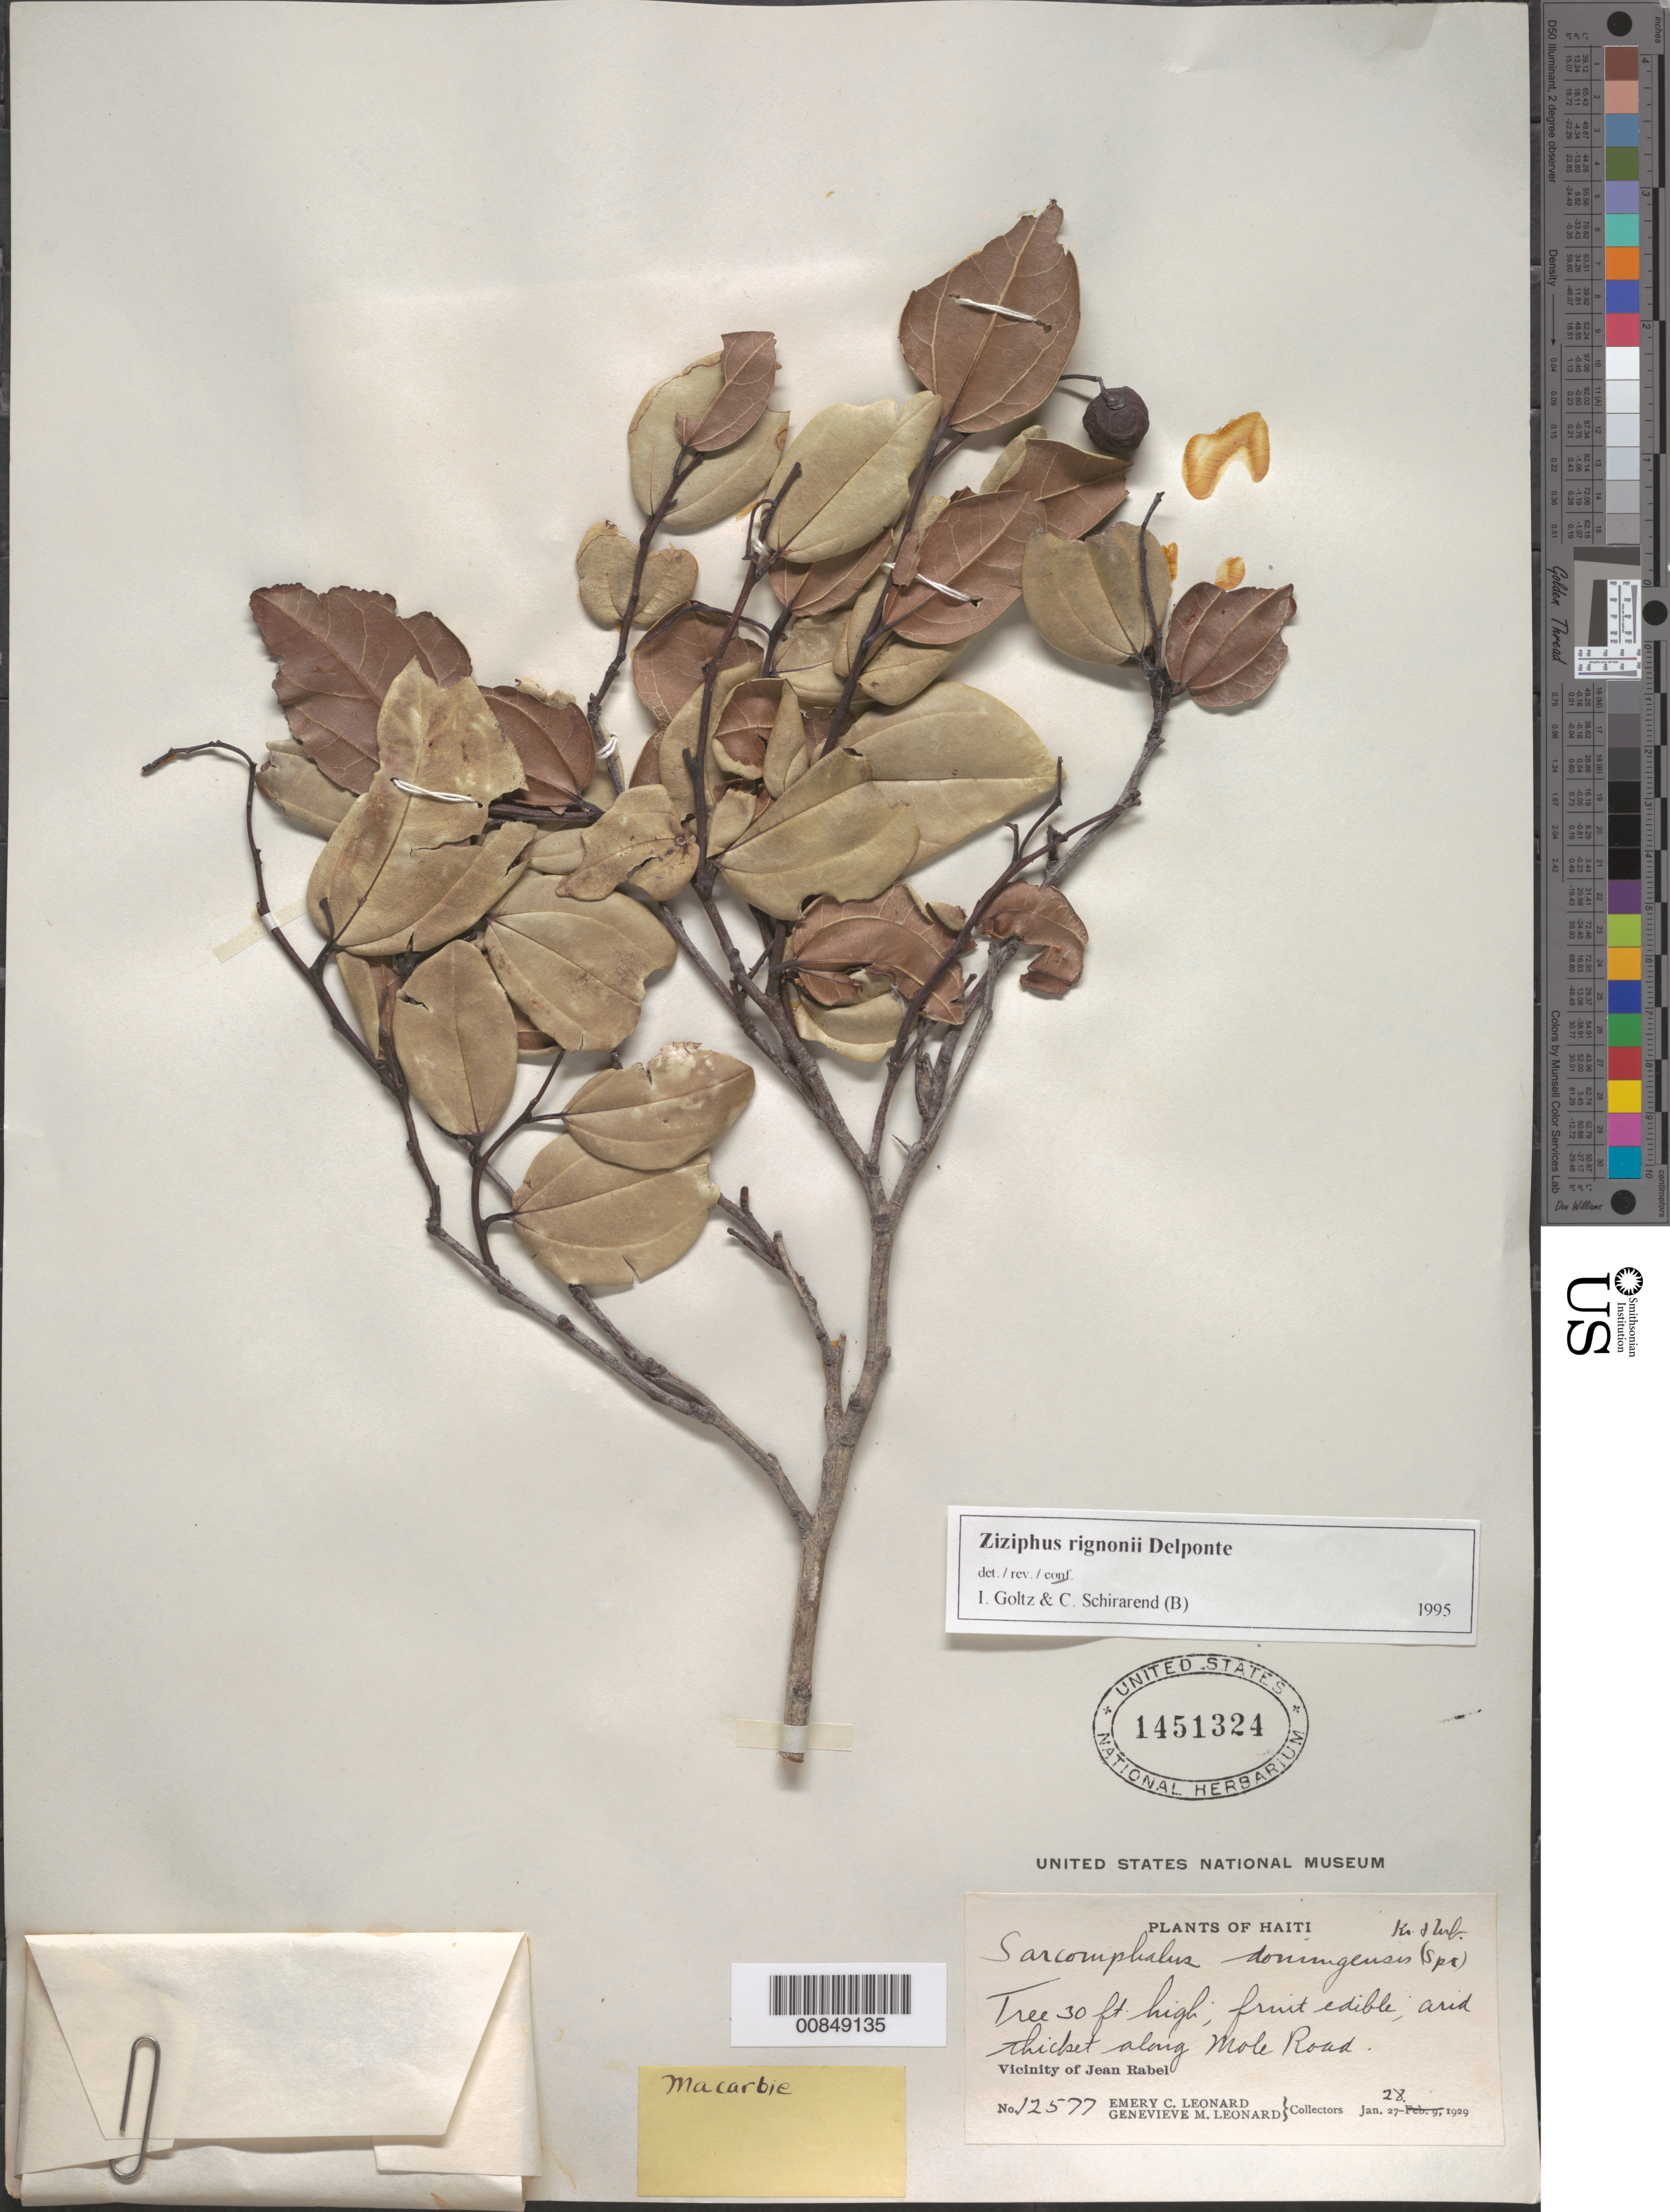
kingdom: Plantae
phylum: Tracheophyta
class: Magnoliopsida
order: Rosales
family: Rhamnaceae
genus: Sarcomphalus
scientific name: Sarcomphalus domingensis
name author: (Spreng.) Krug & Urb.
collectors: E. C. Leonard & G. M. Leonard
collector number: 12577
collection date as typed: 28 Jan 1929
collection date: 1929-01-28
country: Haiti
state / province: Nord-Ouest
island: Hispaniola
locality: Vicinity of Jean Rabel, along Mole Road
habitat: Arid thicket along road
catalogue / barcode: US 1451324